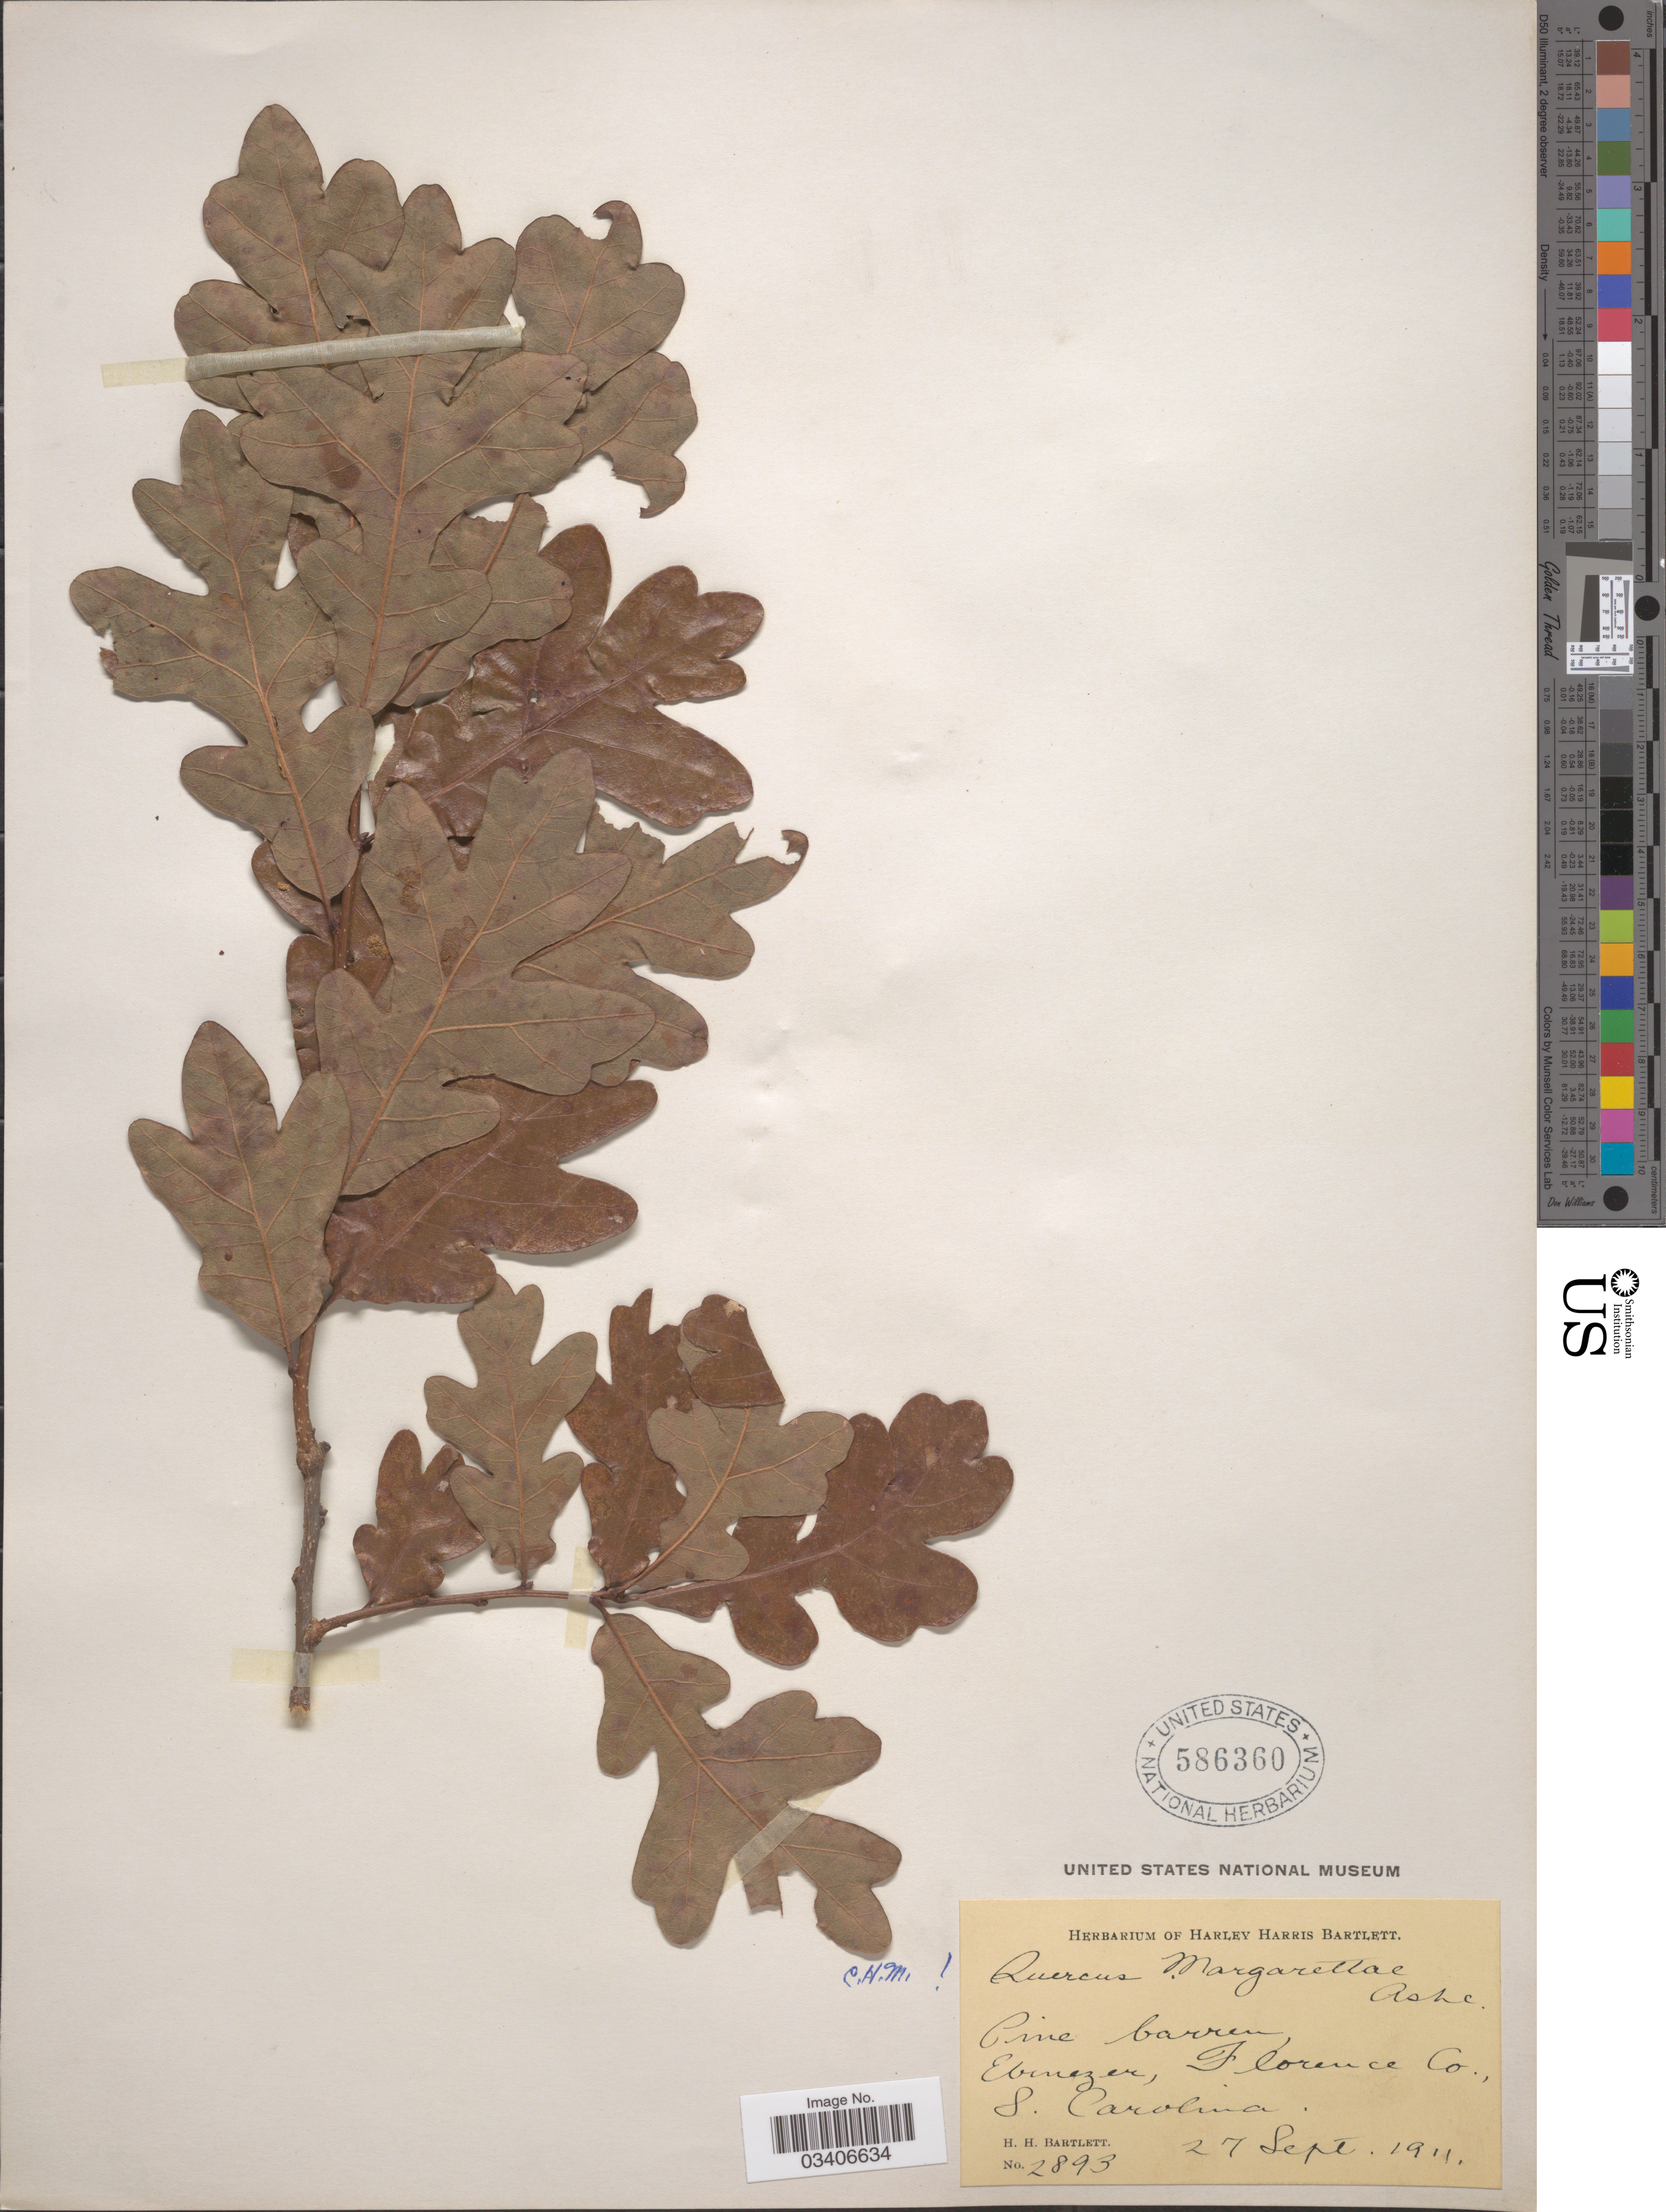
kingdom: Plantae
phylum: Tracheophyta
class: Magnoliopsida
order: Fagales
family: Fagaceae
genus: Quercus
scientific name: Quercus margarettae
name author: Ashe ex Small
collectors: H. H. Bartlett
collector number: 2893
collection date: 1911-09-27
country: United States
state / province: South Carolina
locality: Ebenezer, Florence Co.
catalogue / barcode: US 586360